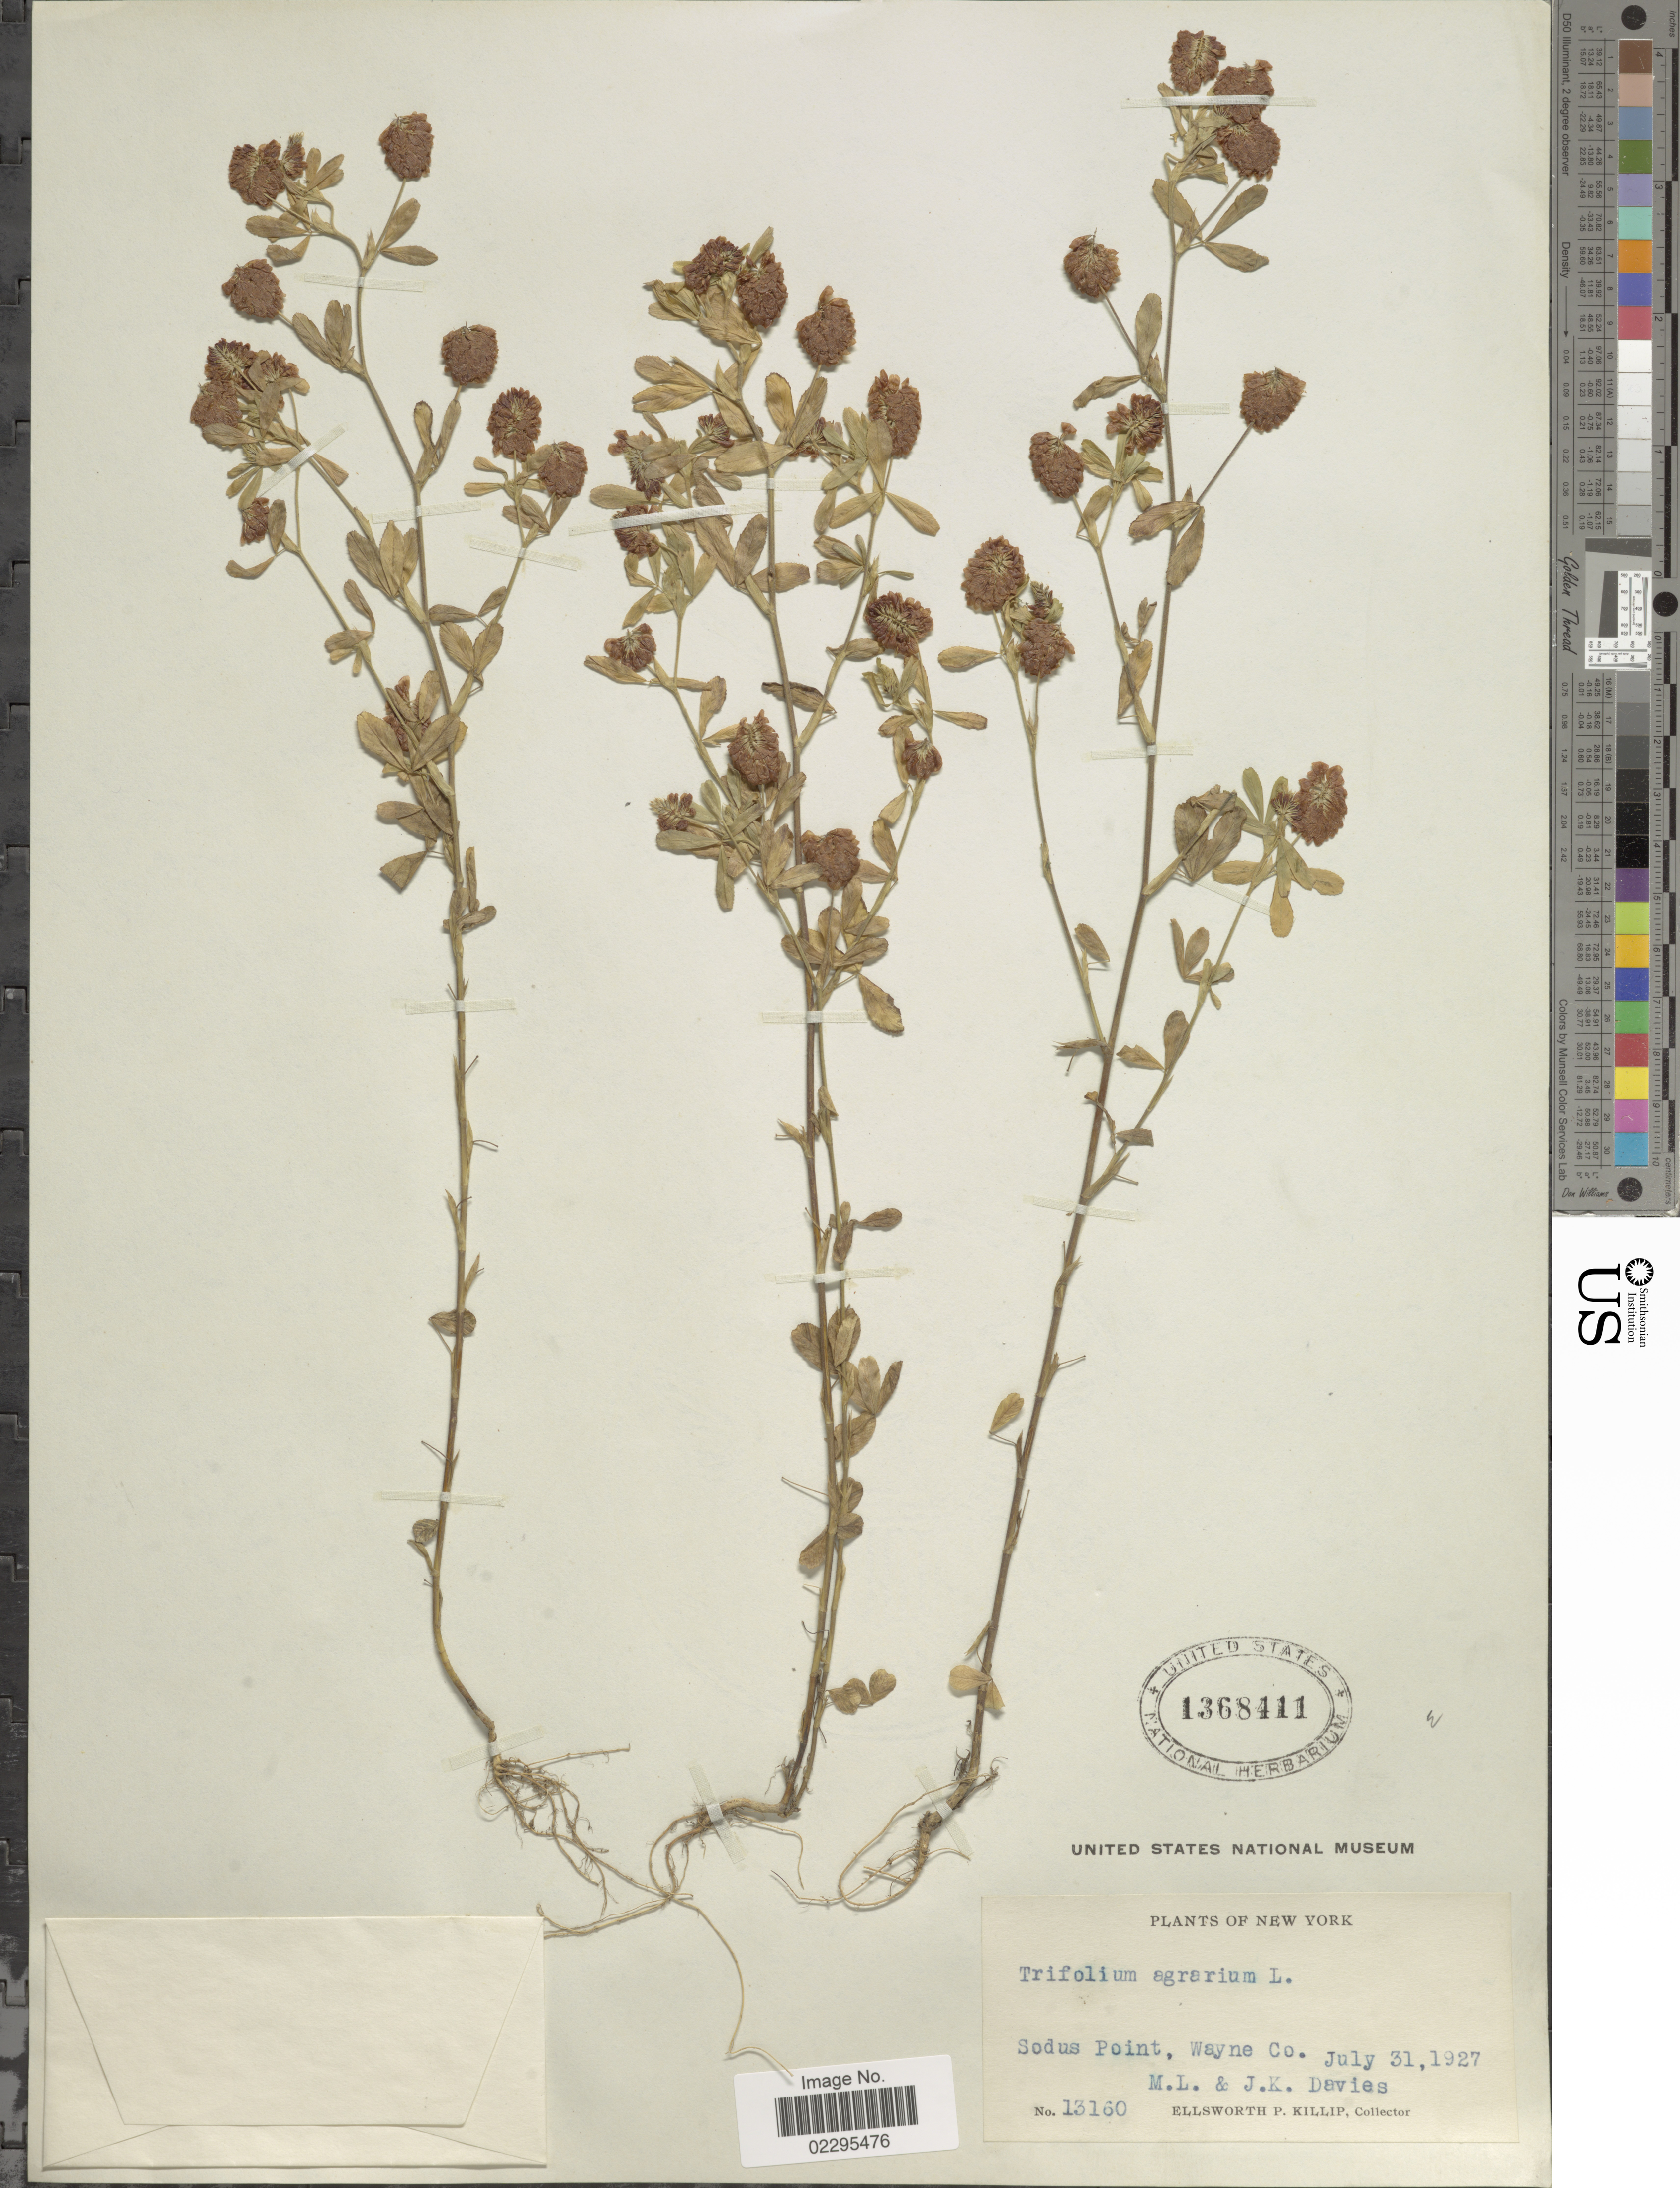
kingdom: Plantae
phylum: Tracheophyta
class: Magnoliopsida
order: Fabales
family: Fabaceae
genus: Trifolium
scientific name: Trifolium agrarium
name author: L.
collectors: M. Davies & J. Davies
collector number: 13160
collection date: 1927-07-31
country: United States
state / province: New York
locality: Sodus Point, Wayne Co.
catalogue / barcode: US 1368411